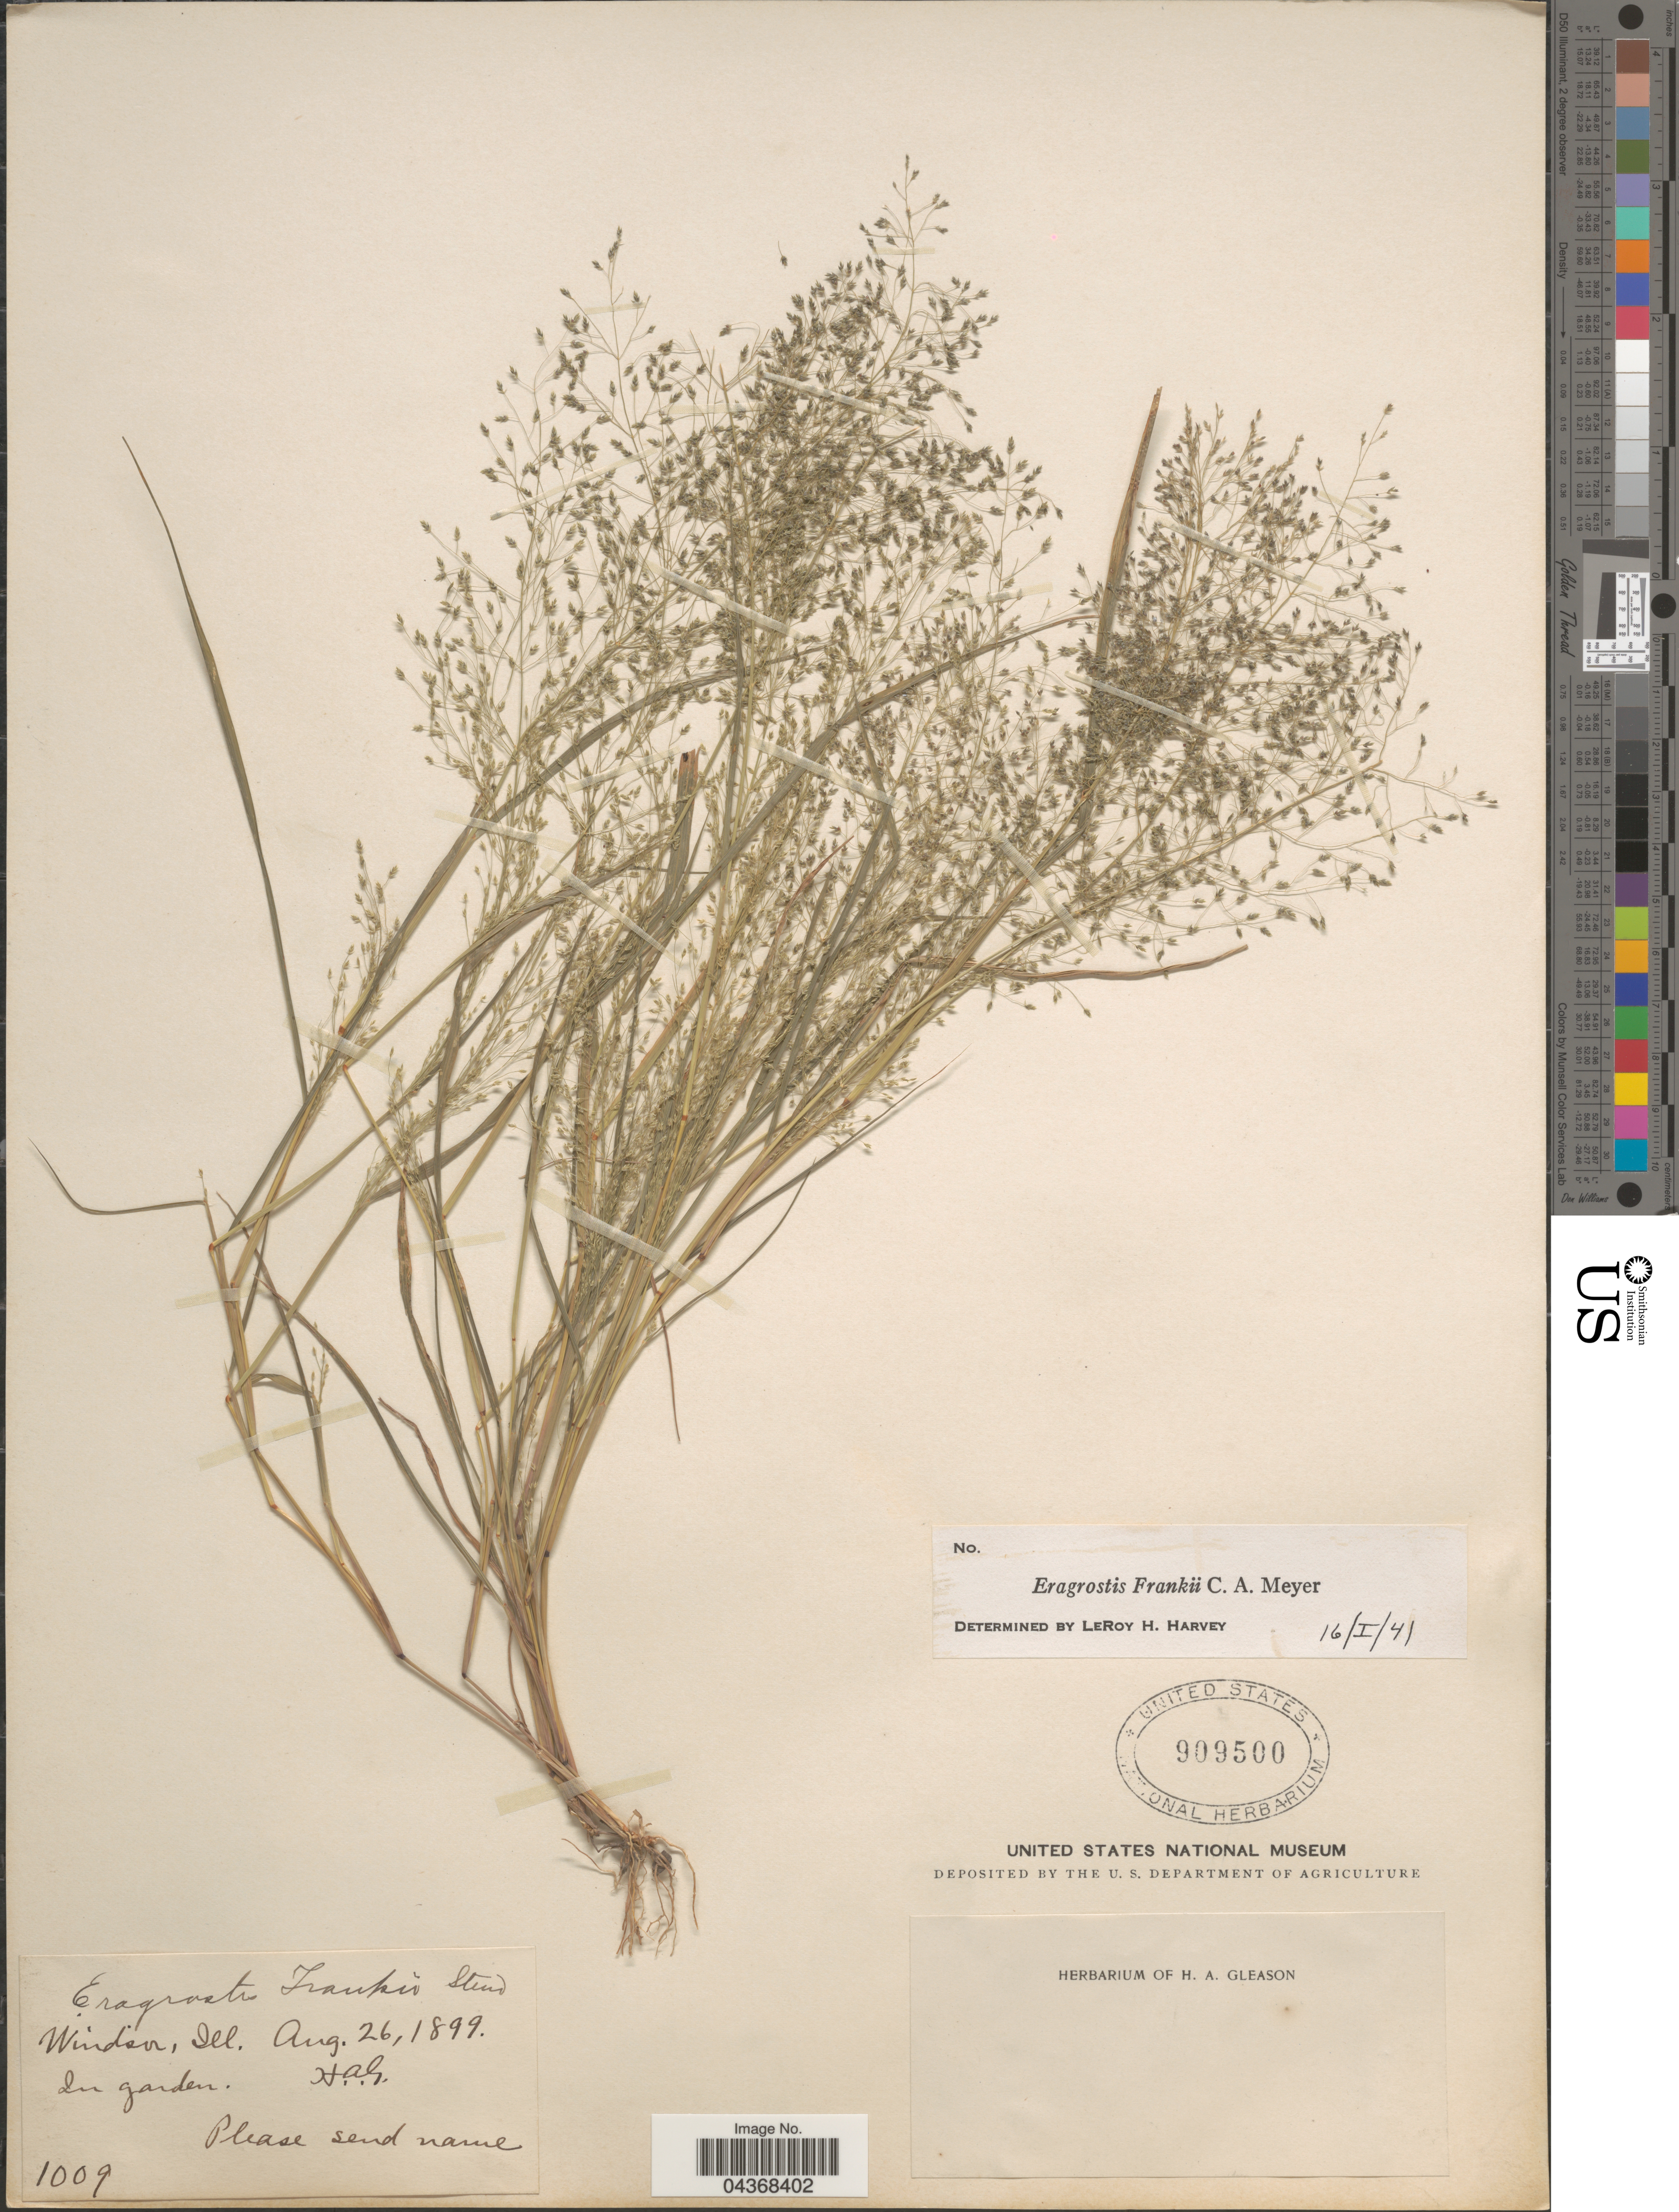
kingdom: Plantae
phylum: Tracheophyta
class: Liliopsida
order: Poales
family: Poaceae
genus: Eragrostis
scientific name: Eragrostis frankii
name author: C.A. Mey. ex Steud.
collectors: Ex herb. H. A. Gleason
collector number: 1009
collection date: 1899-08-26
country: United States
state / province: Illinois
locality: Windsor.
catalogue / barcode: US 909500